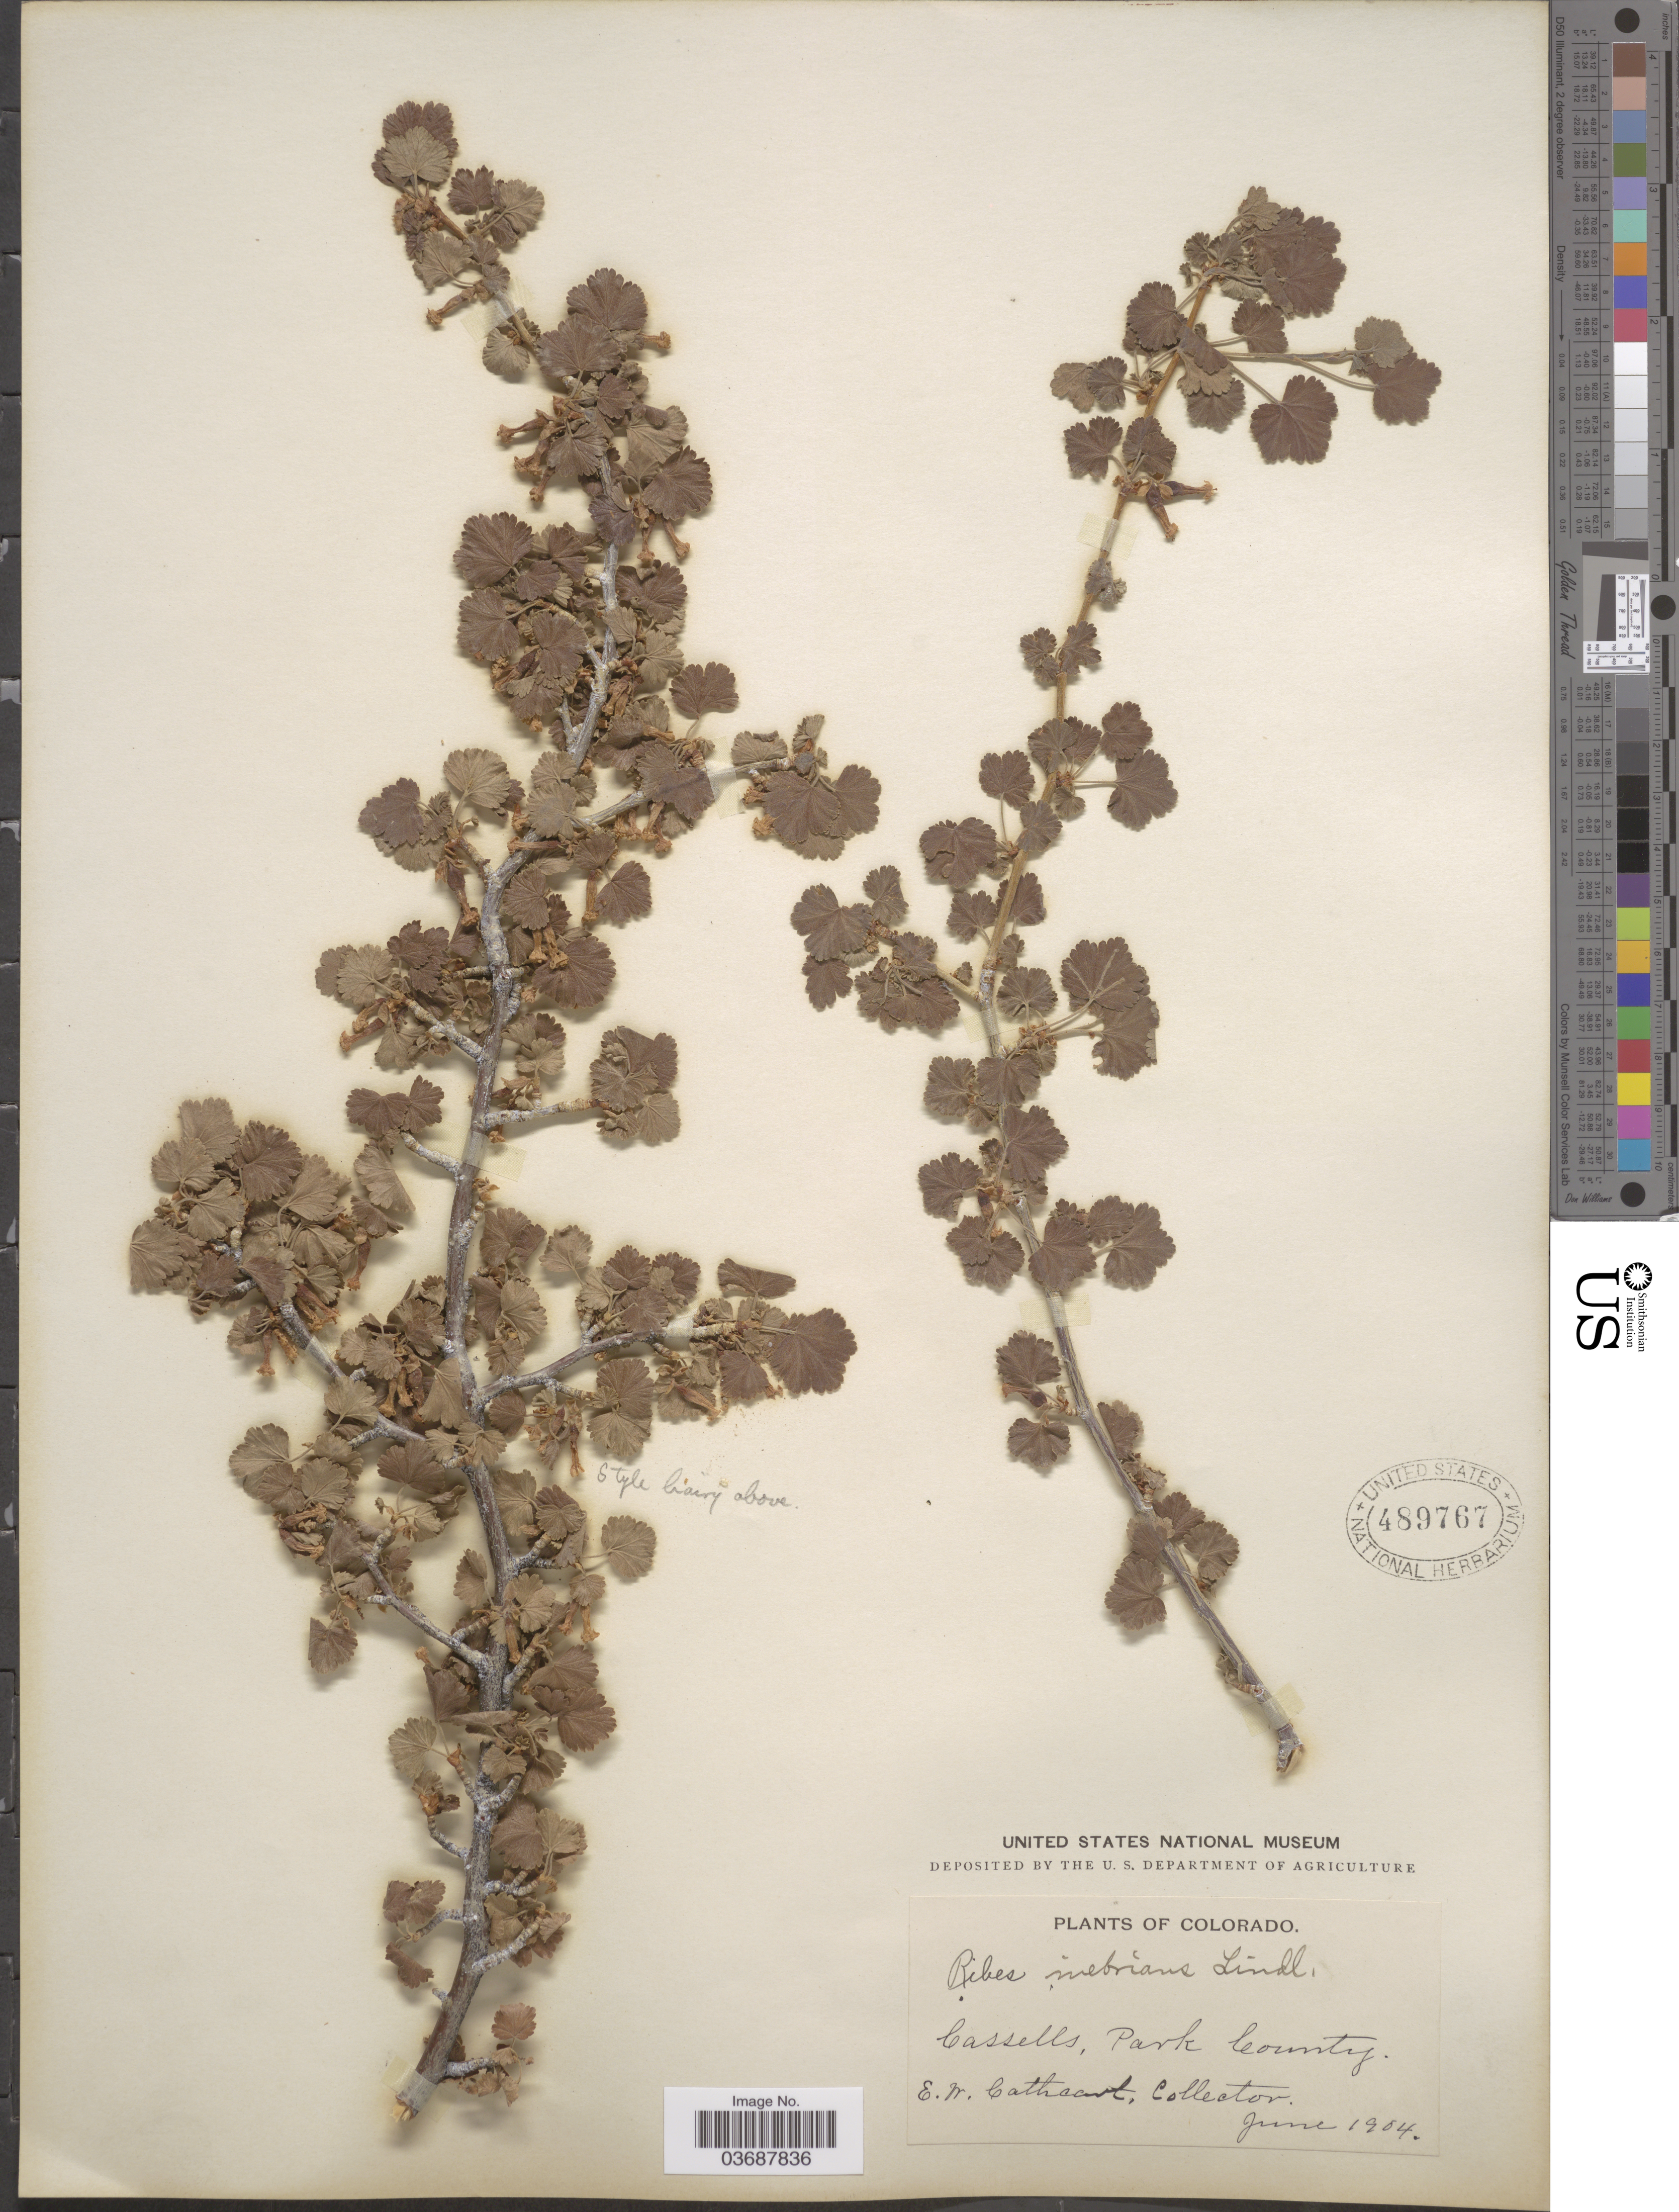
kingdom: Plantae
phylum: Tracheophyta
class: Magnoliopsida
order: Saxifragales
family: Grossulariaceae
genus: Ribes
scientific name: Ribes inebrians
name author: Lindl.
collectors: E. Cathcart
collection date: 1904-06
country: United States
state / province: Colorado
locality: Cassells, Park County.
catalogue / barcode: US 489767